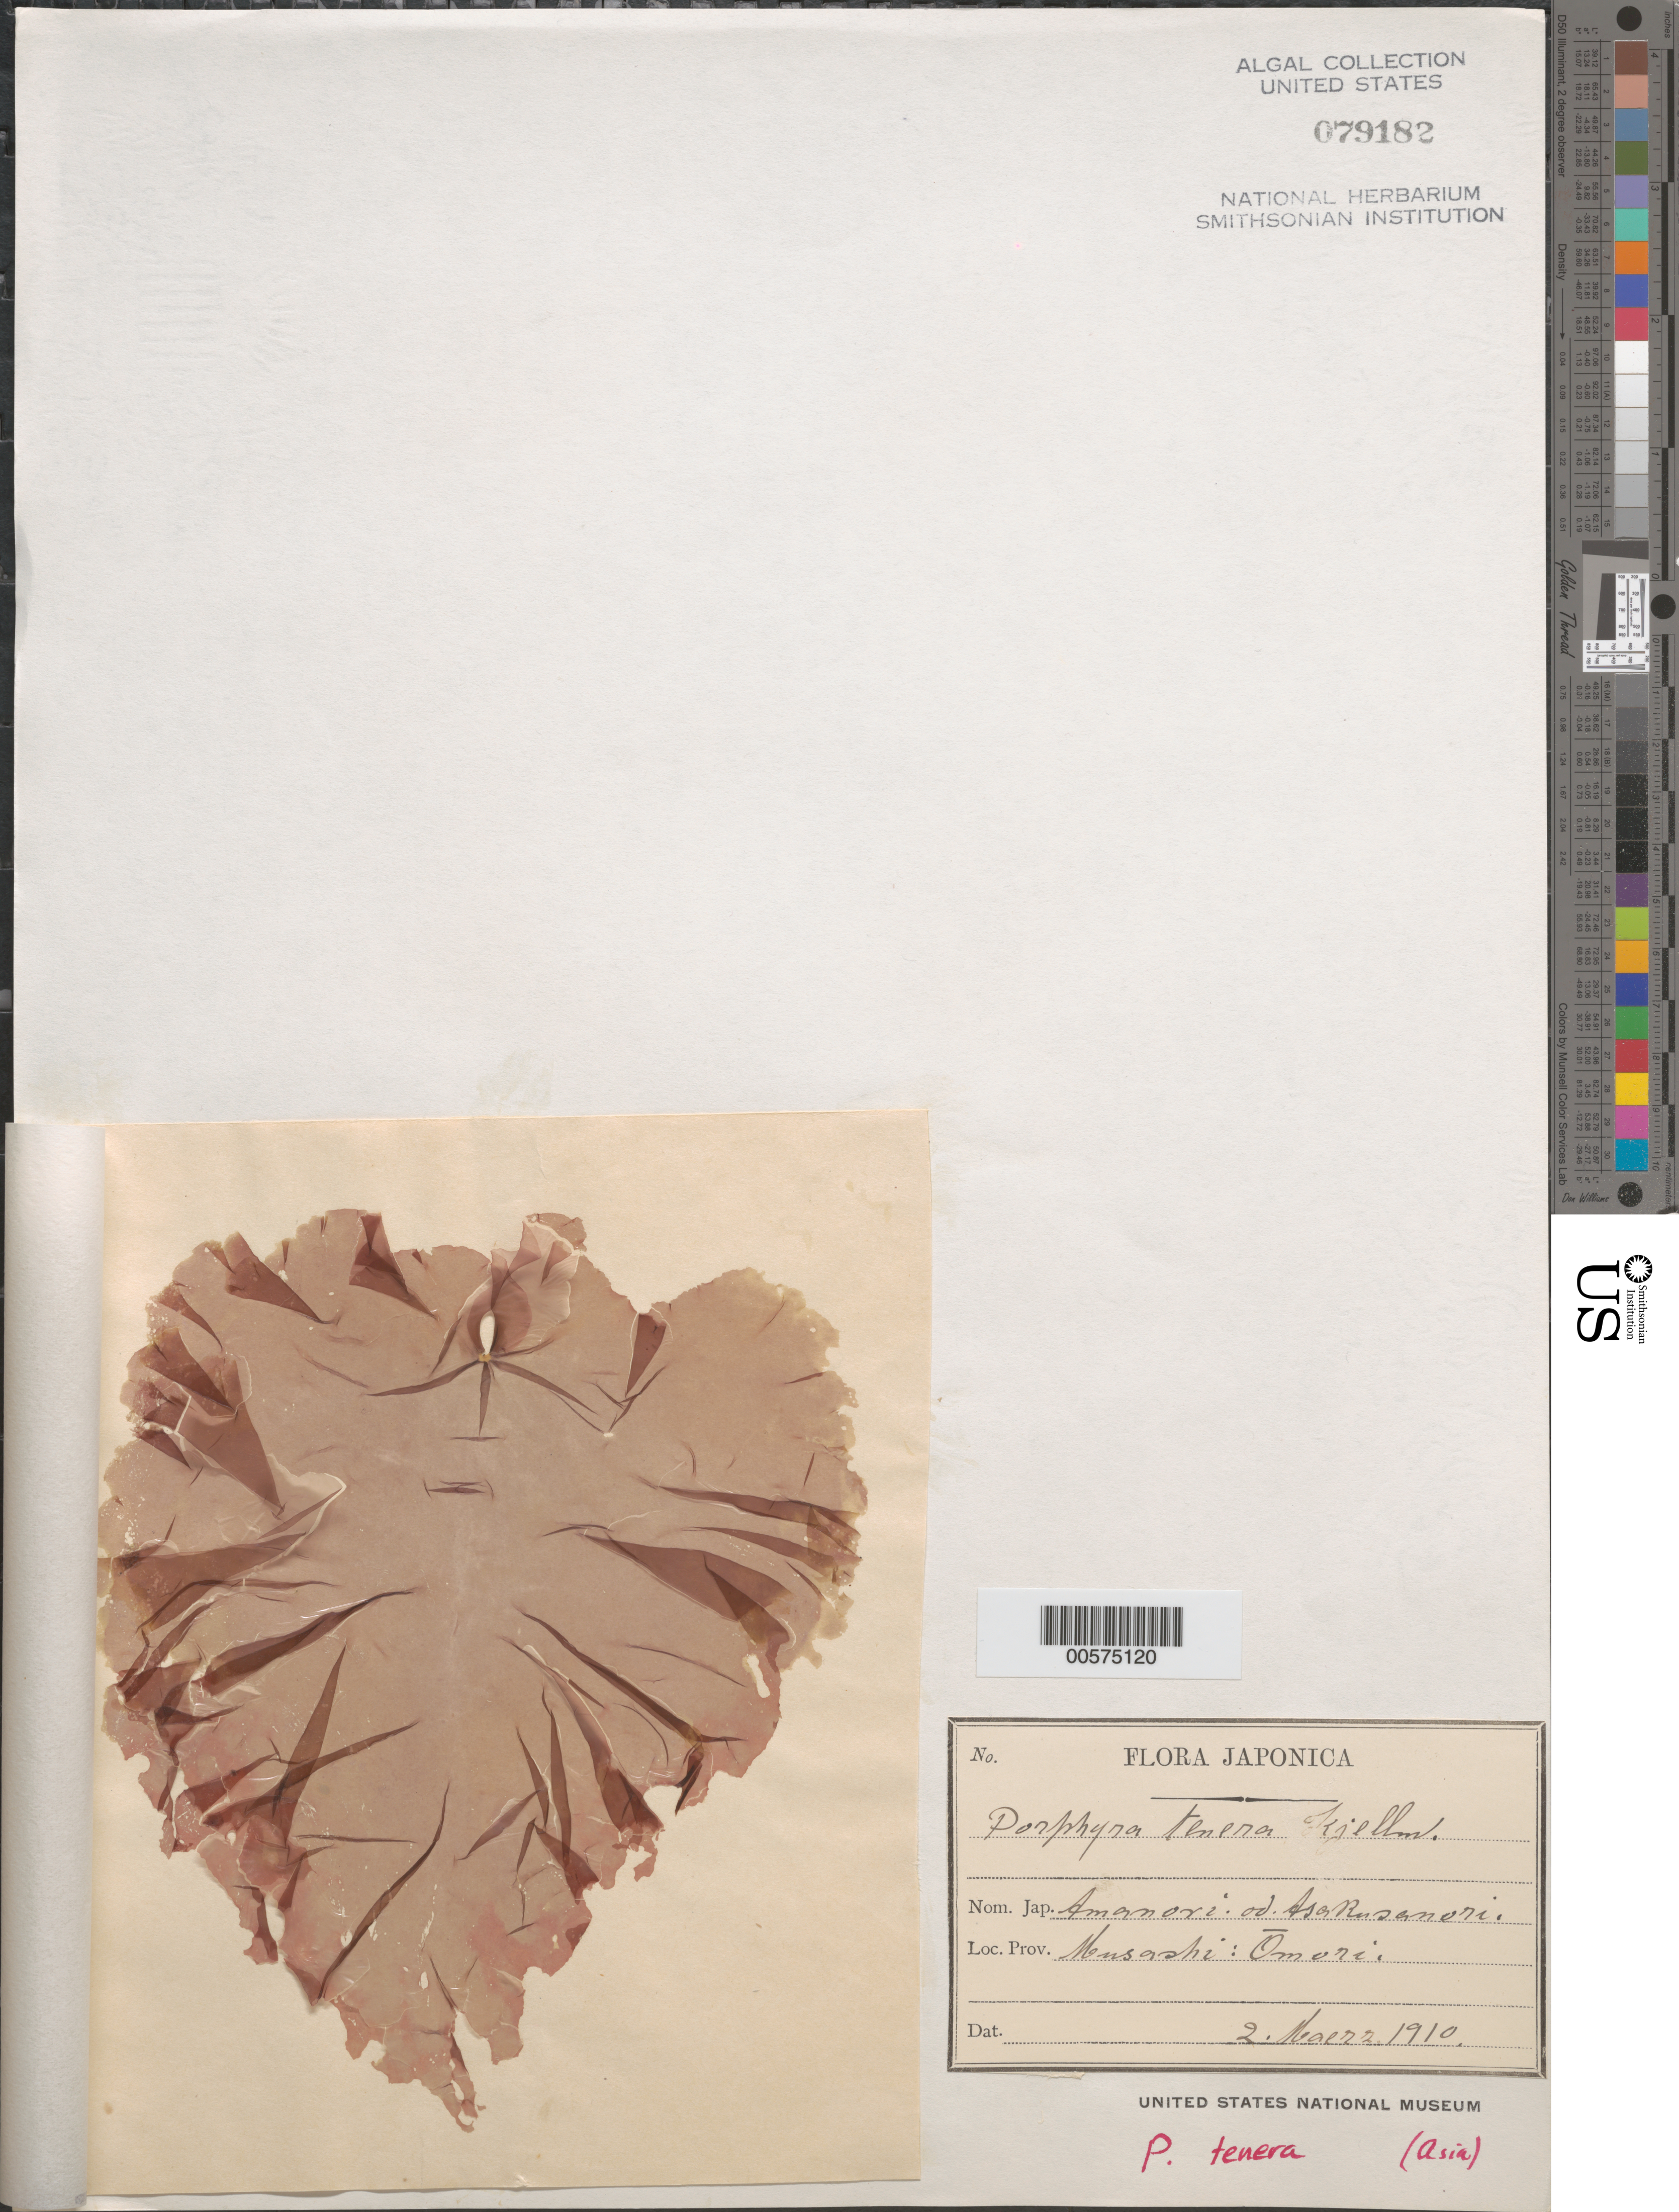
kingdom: Plantae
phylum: Rhodophyta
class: Bangiophyceae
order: Bangiales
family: Bangiaceae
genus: Pyropia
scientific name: Pyropia tenera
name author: (Kjellm.) N. Kikuchi et al. in W.A. Nelson et al.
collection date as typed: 02 Mar 1910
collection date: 1910-03-02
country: Japan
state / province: Saitama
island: Honshu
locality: Omori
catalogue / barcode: US 79182